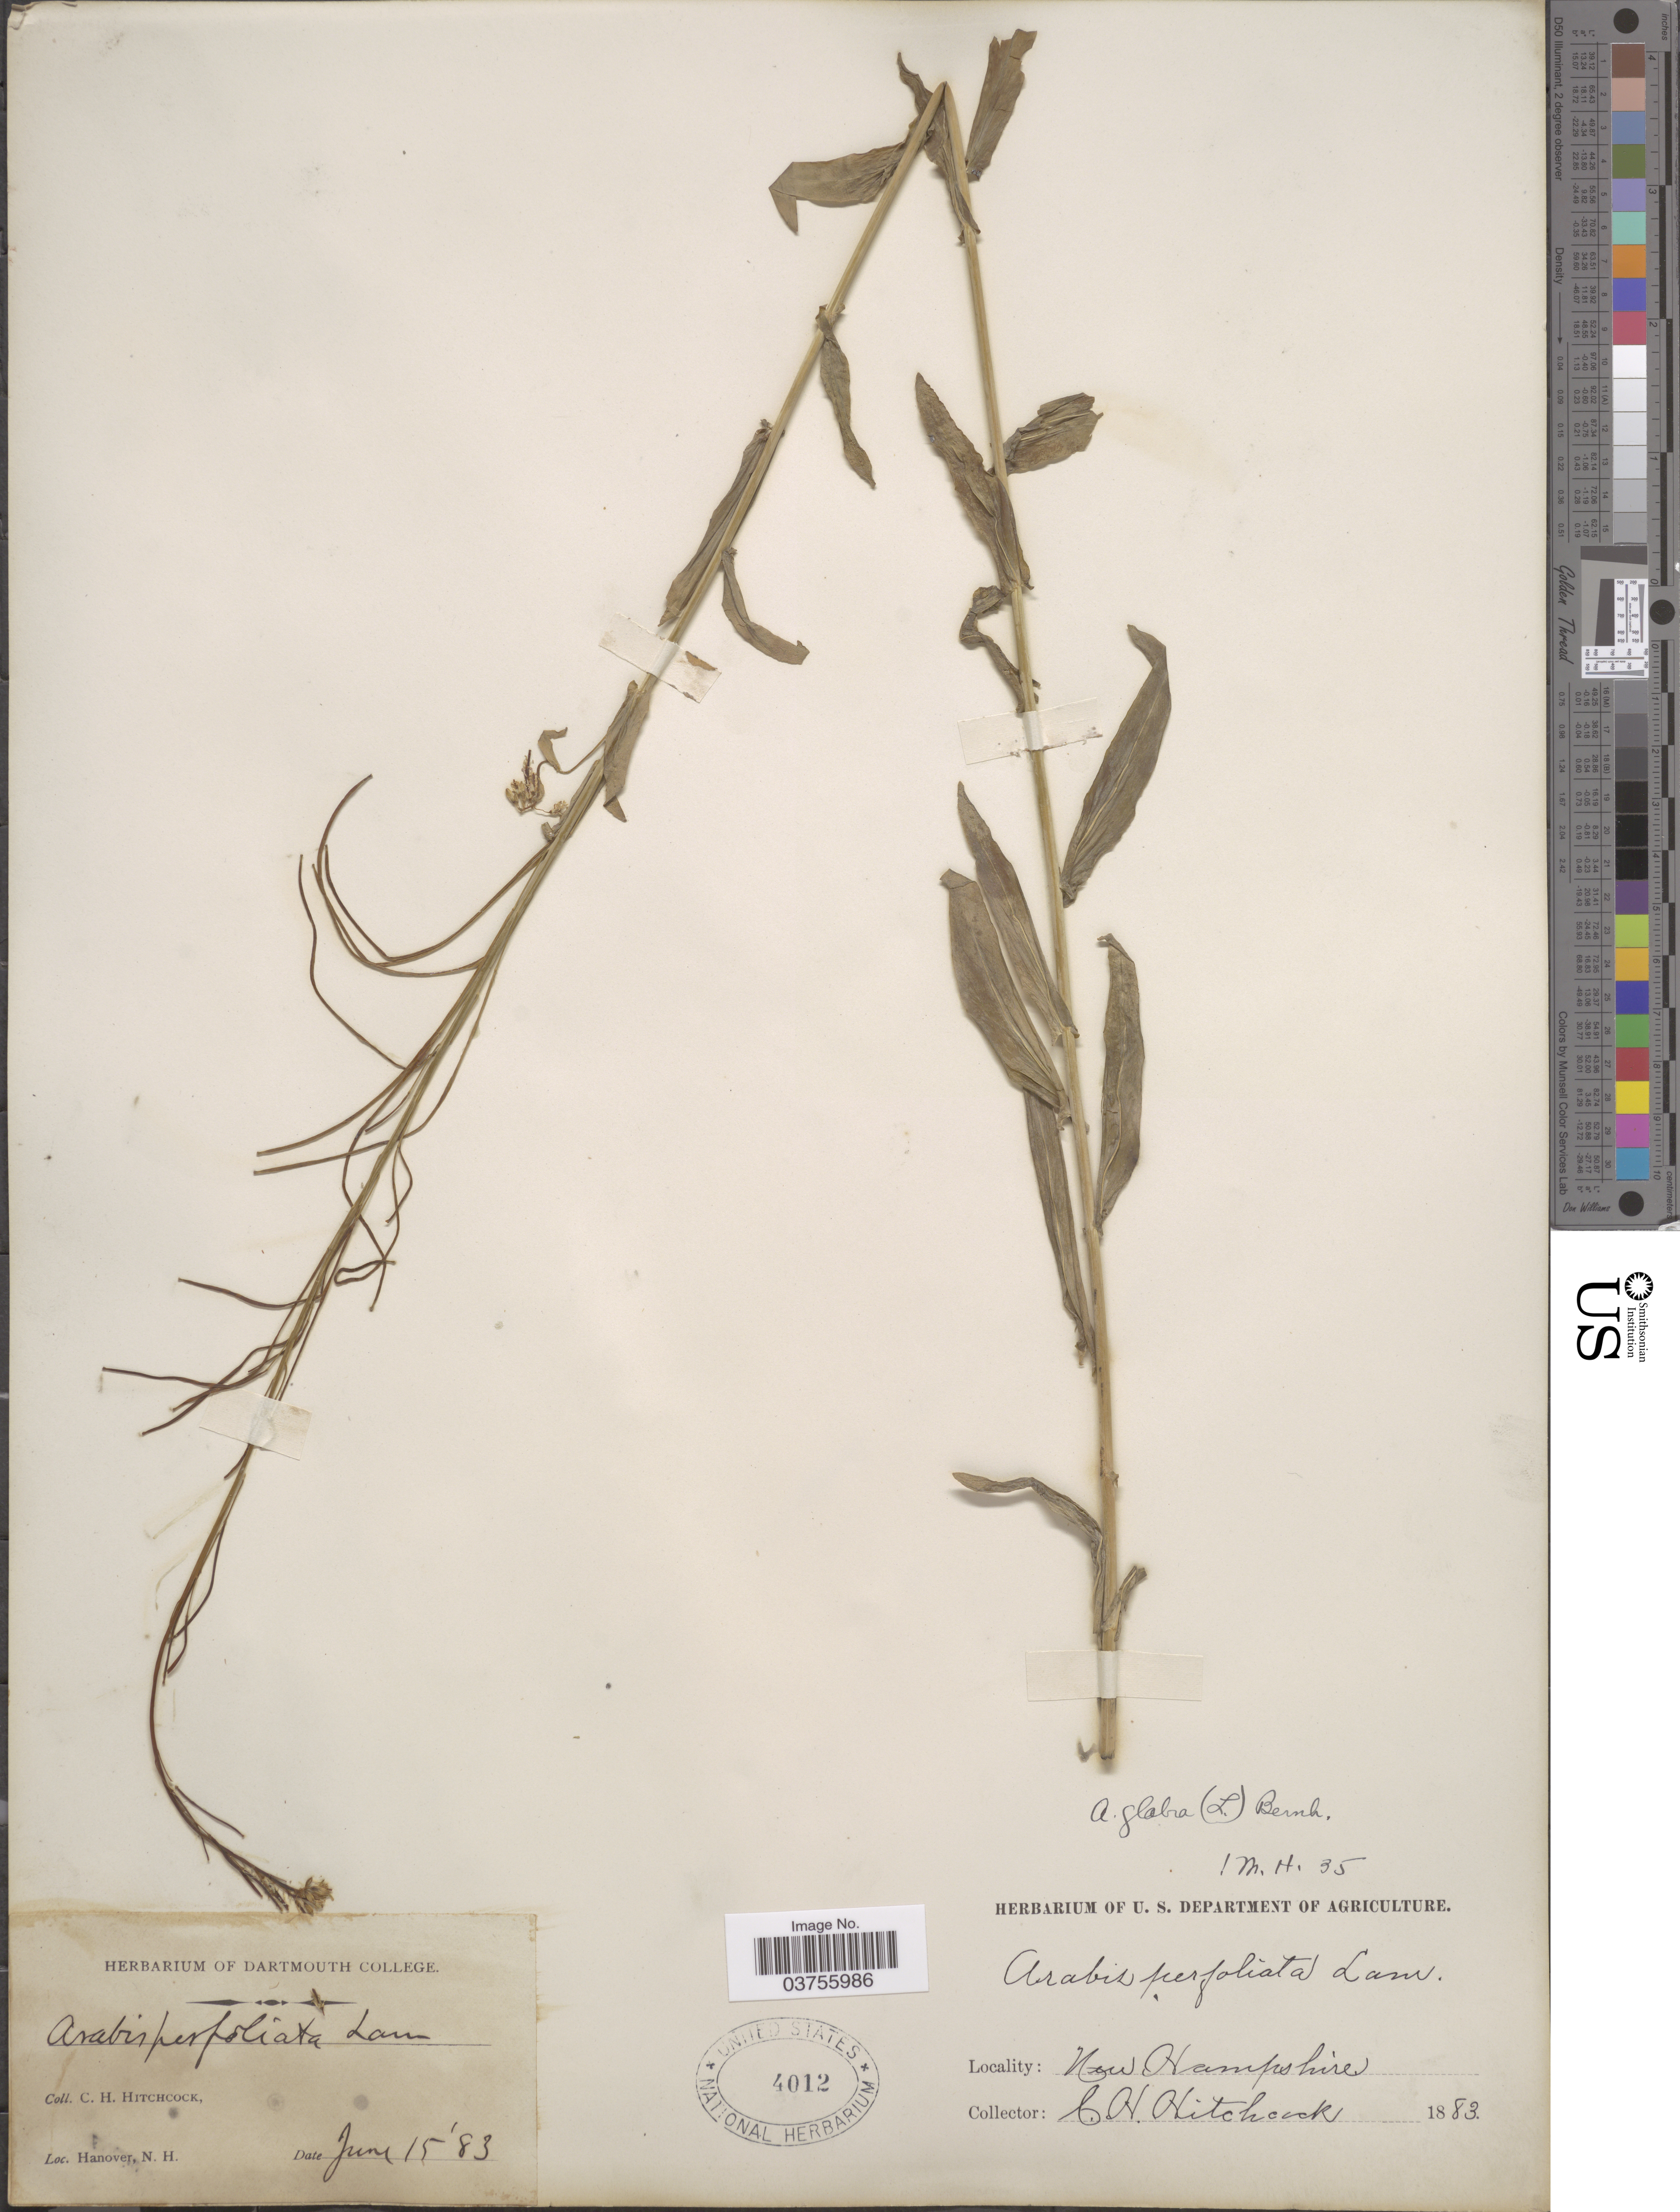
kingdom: Plantae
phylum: Tracheophyta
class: Magnoliopsida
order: Brassicales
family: Brassicaceae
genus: Turritis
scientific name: Turritis glabra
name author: L.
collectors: C. Hitchcock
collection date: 1883-06-15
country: United States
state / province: New Hampshire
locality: Hanover.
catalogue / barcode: US 4012